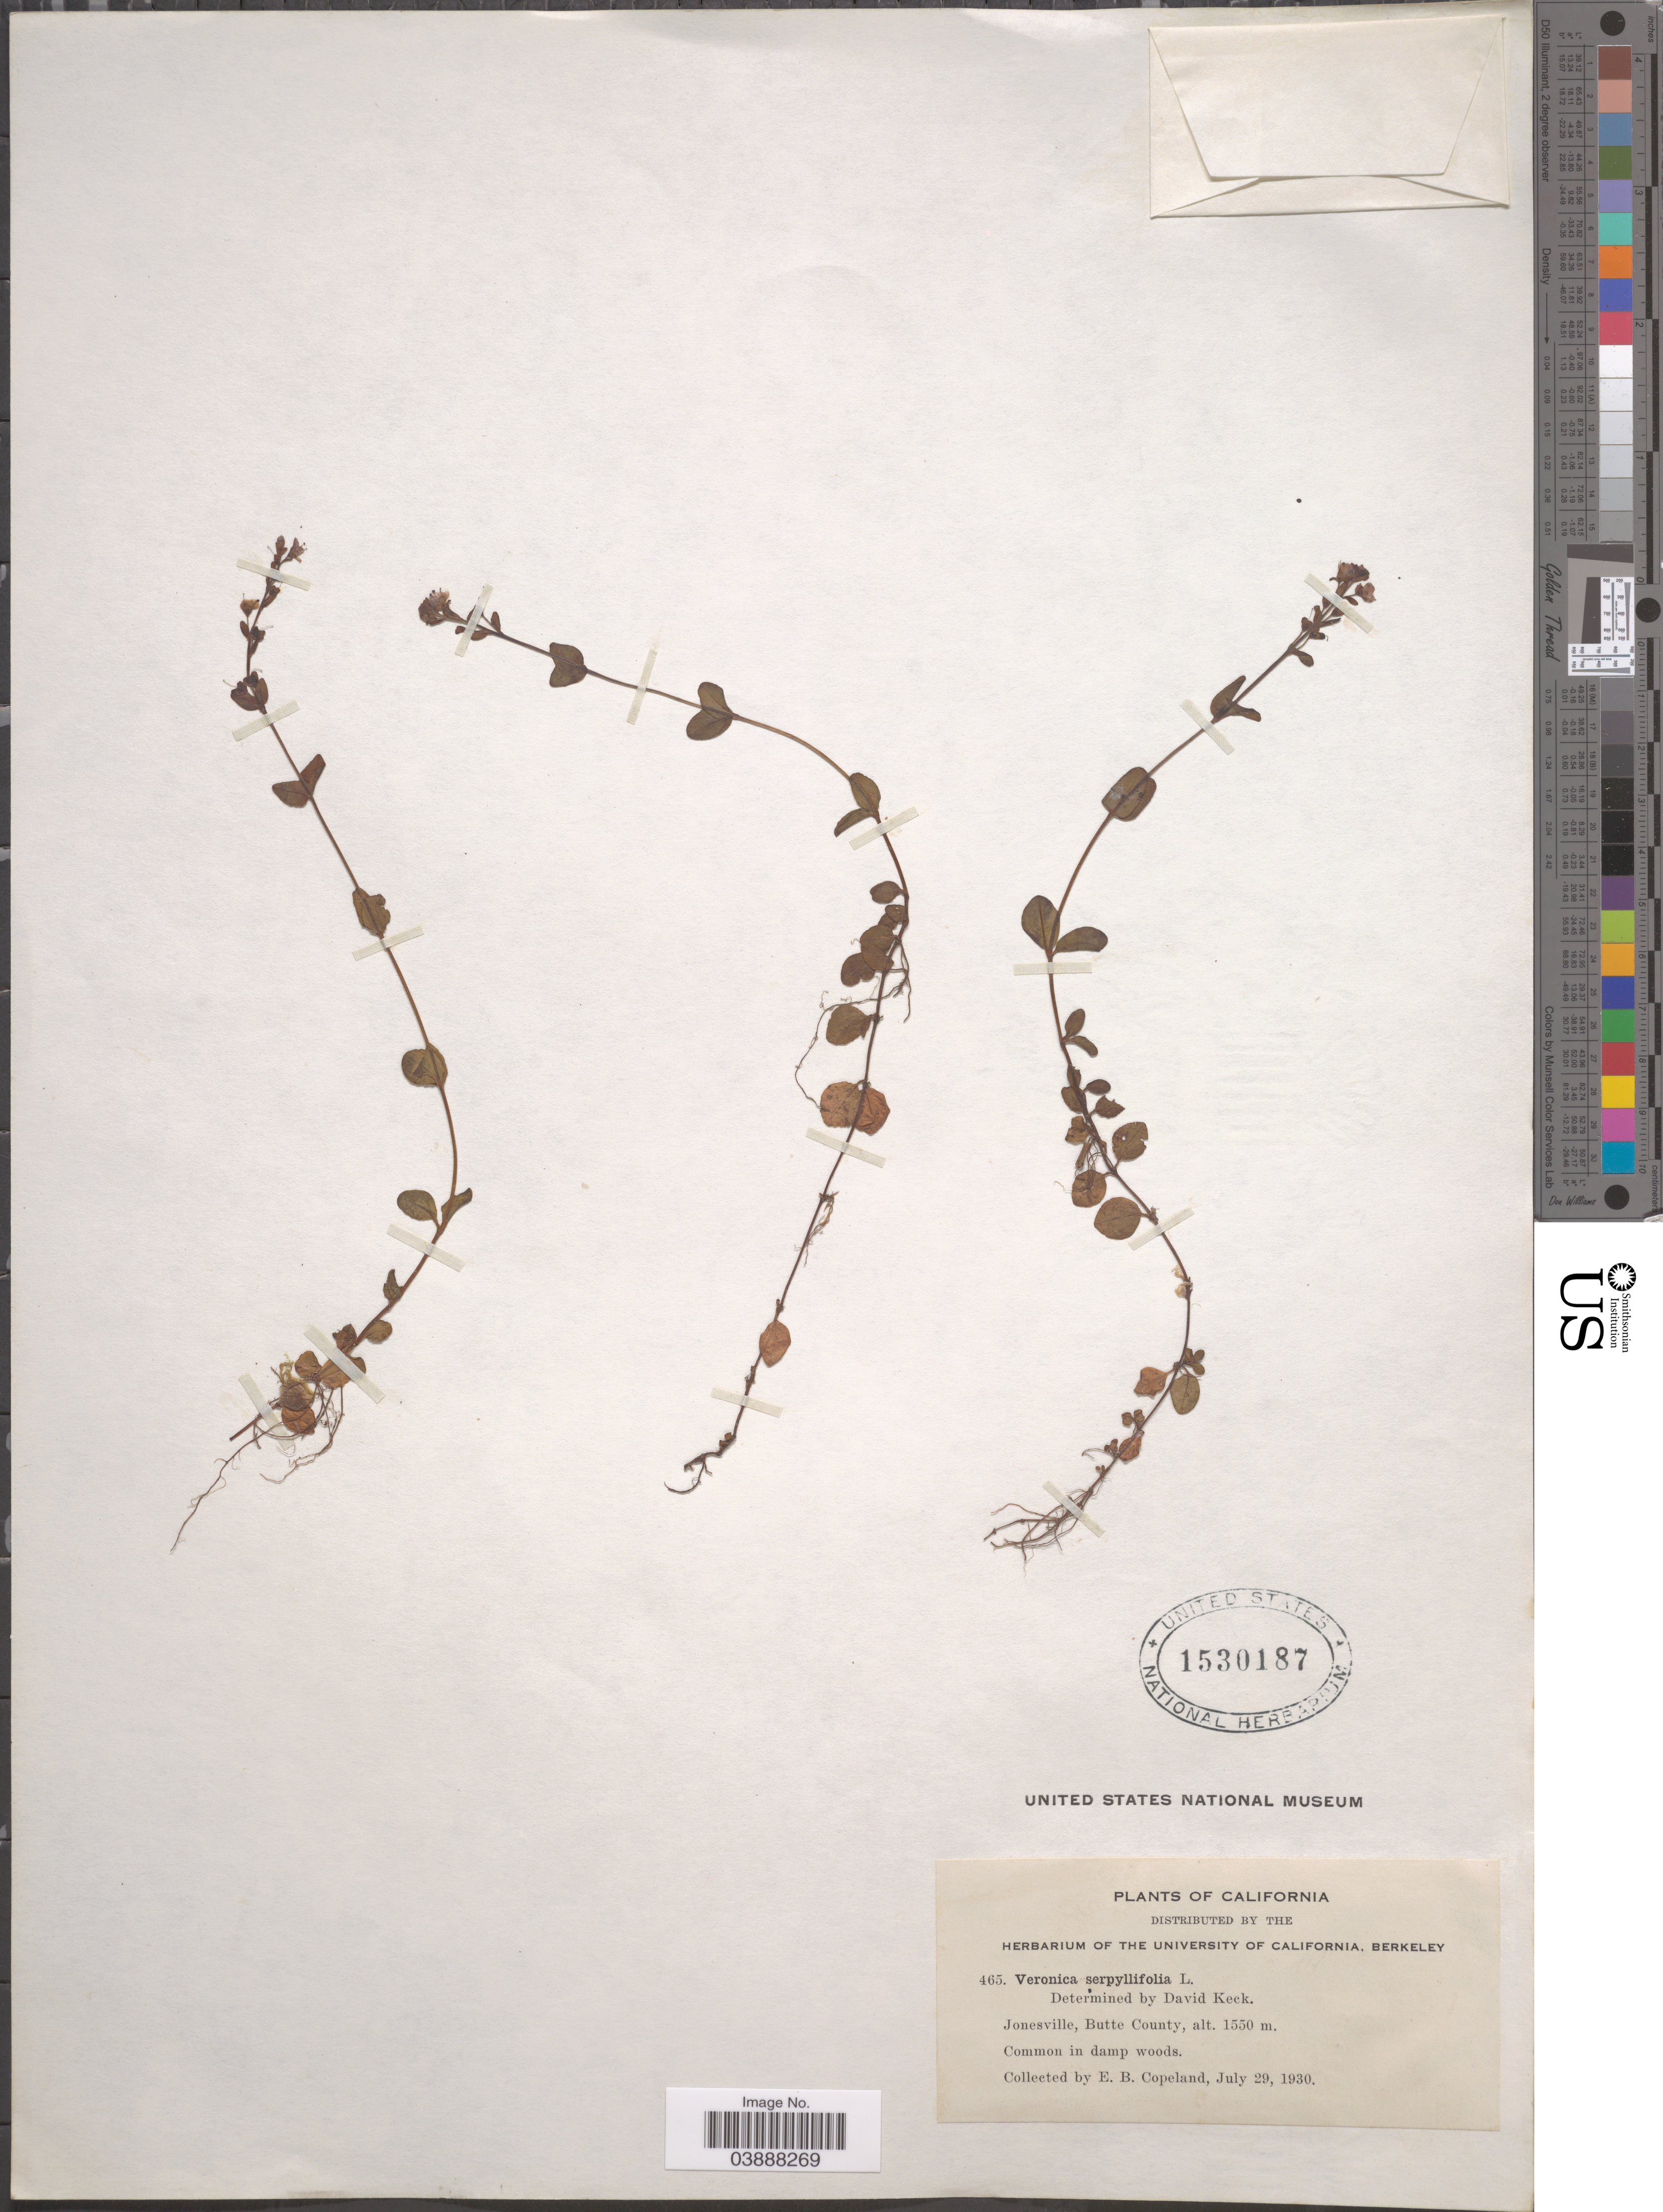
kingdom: Plantae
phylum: Tracheophyta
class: Magnoliopsida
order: Lamiales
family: Plantaginaceae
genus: Veronica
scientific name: Veronica serpyllifolia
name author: L.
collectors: E. B. Copeland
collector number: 465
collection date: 1930-07-29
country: United States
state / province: California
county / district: Butte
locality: Jonesville, Butte County.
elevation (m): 1550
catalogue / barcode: US 1530187